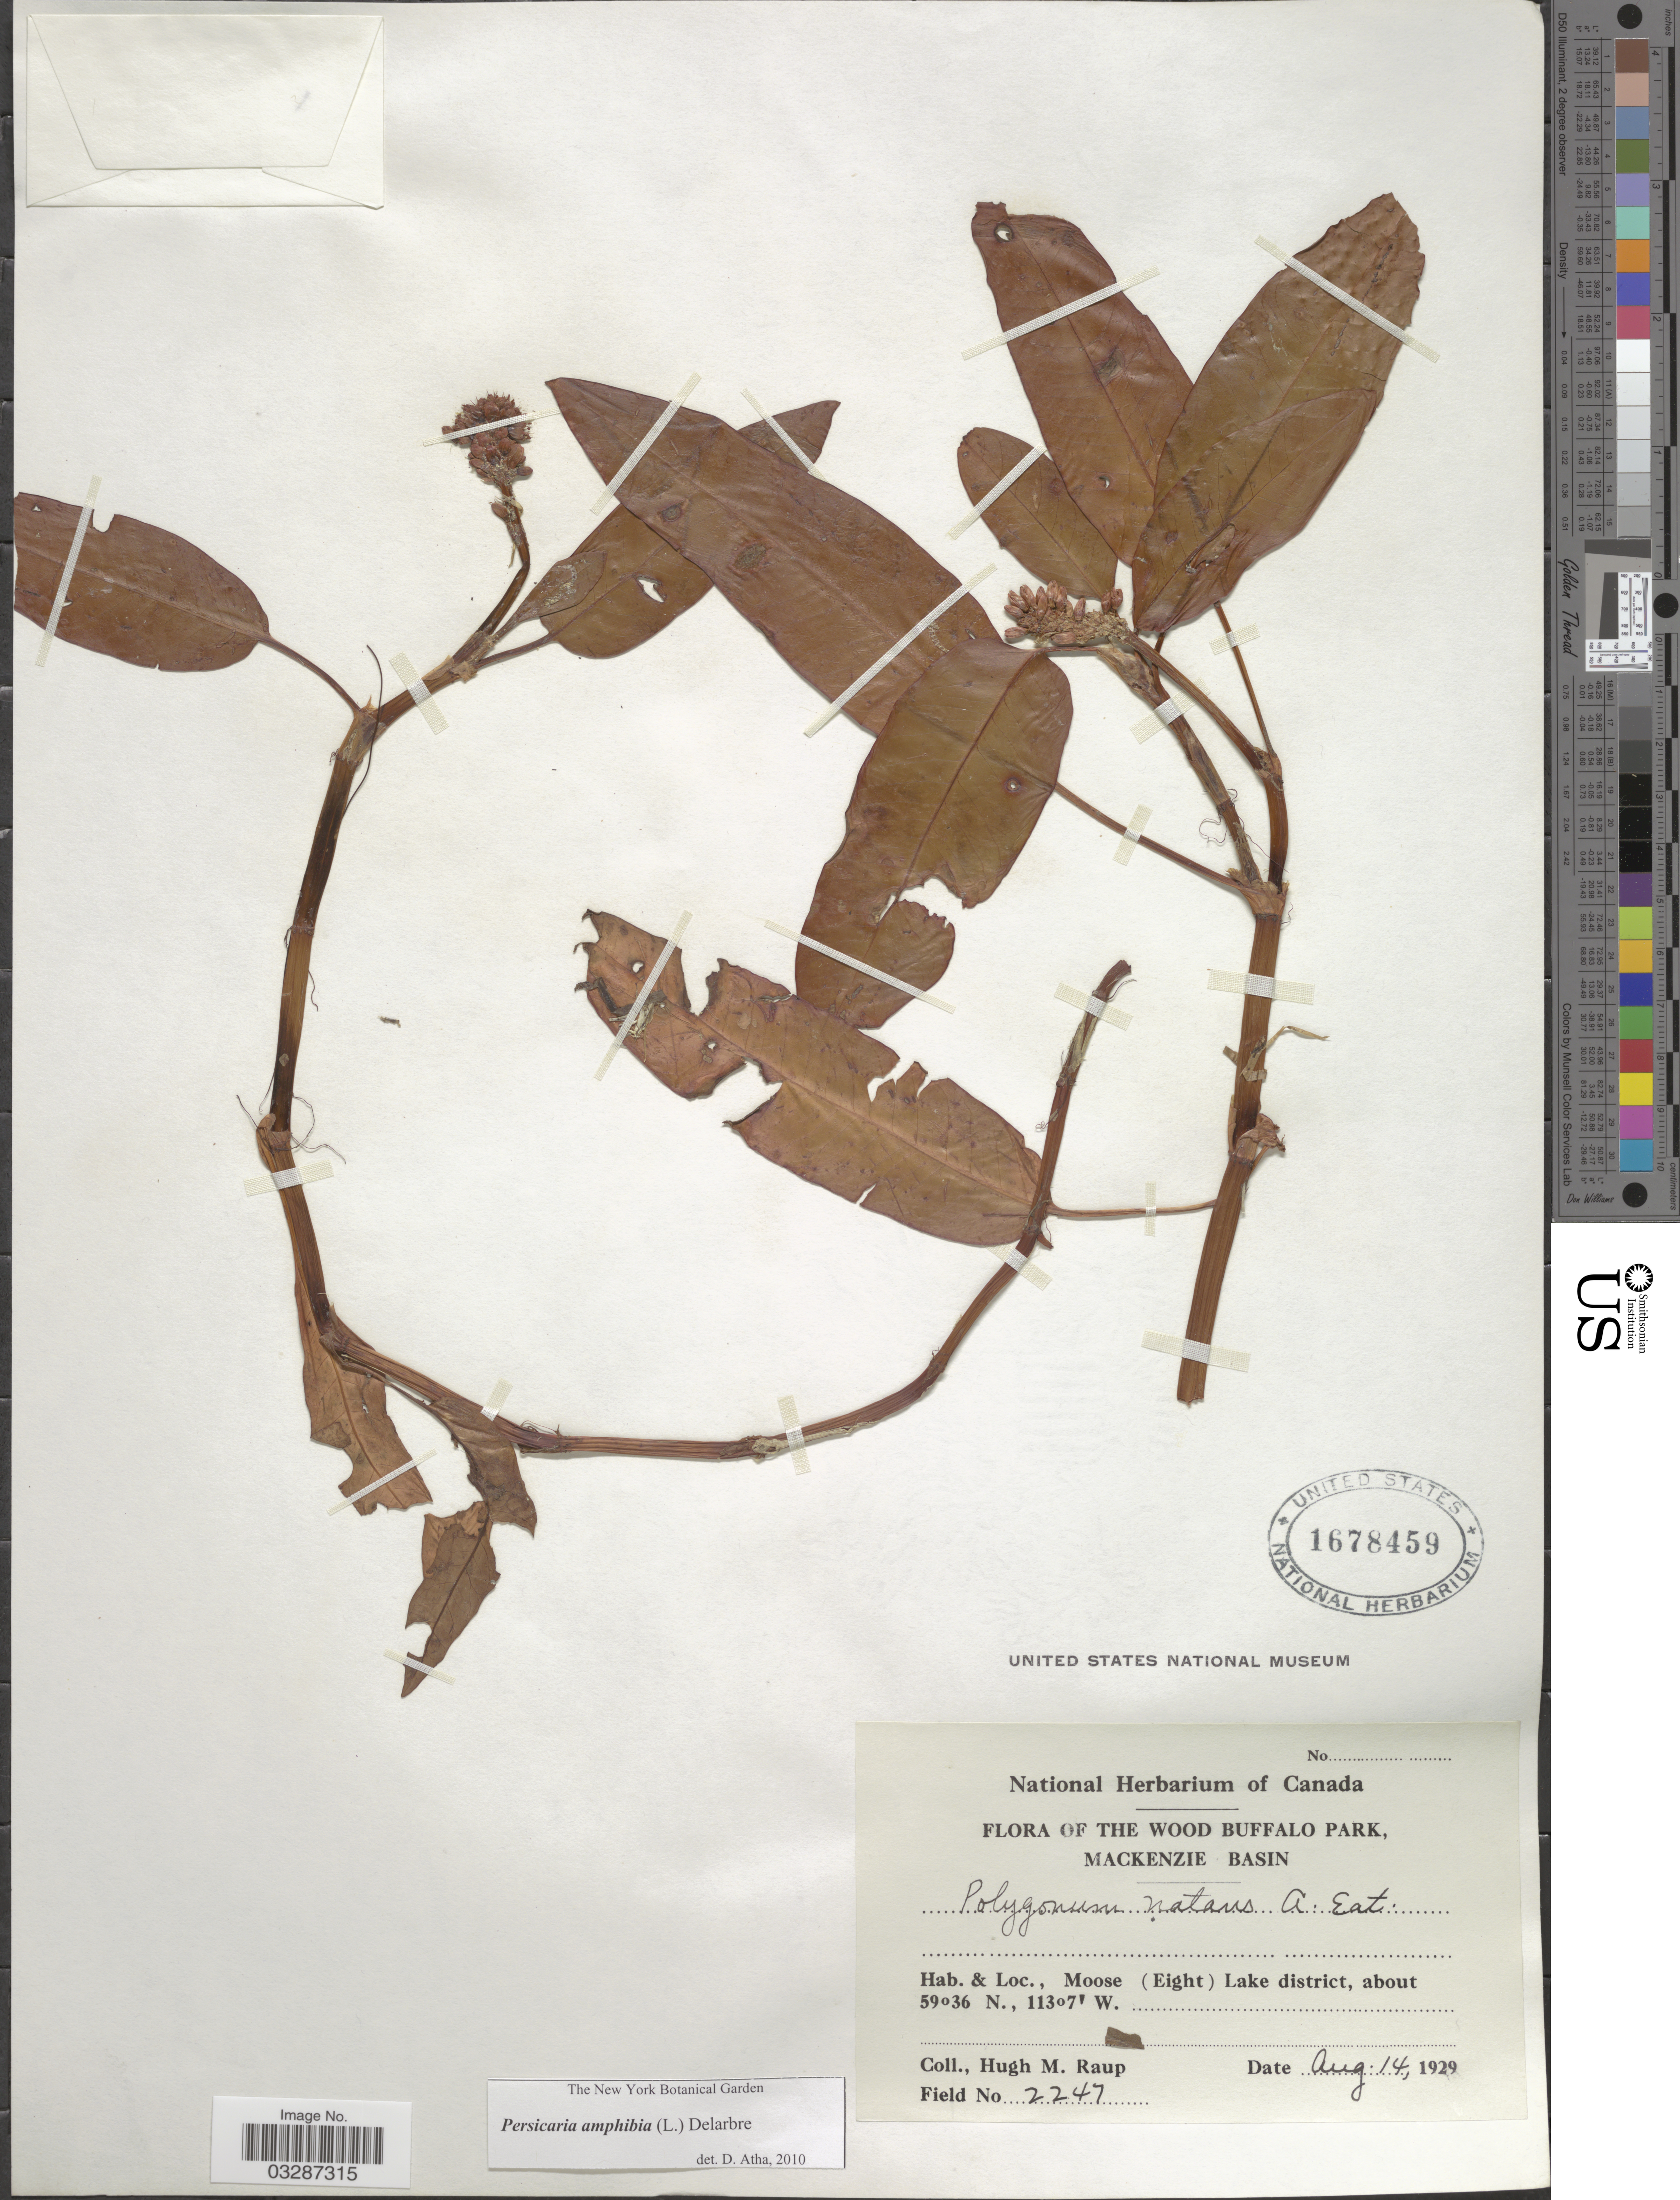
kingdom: Plantae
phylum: Tracheophyta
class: Magnoliopsida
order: Caryophyllales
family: Polygonaceae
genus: Persicaria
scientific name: Persicaria amphibia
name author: (L.) Delarbre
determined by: Atha, D. E.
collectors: H. Raup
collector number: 2247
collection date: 1929-08-14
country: Canada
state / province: Alberta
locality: The Wood Buffalo Park, Mackenzie Basin. Moose (Eight) Lake district.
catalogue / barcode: US 1678459